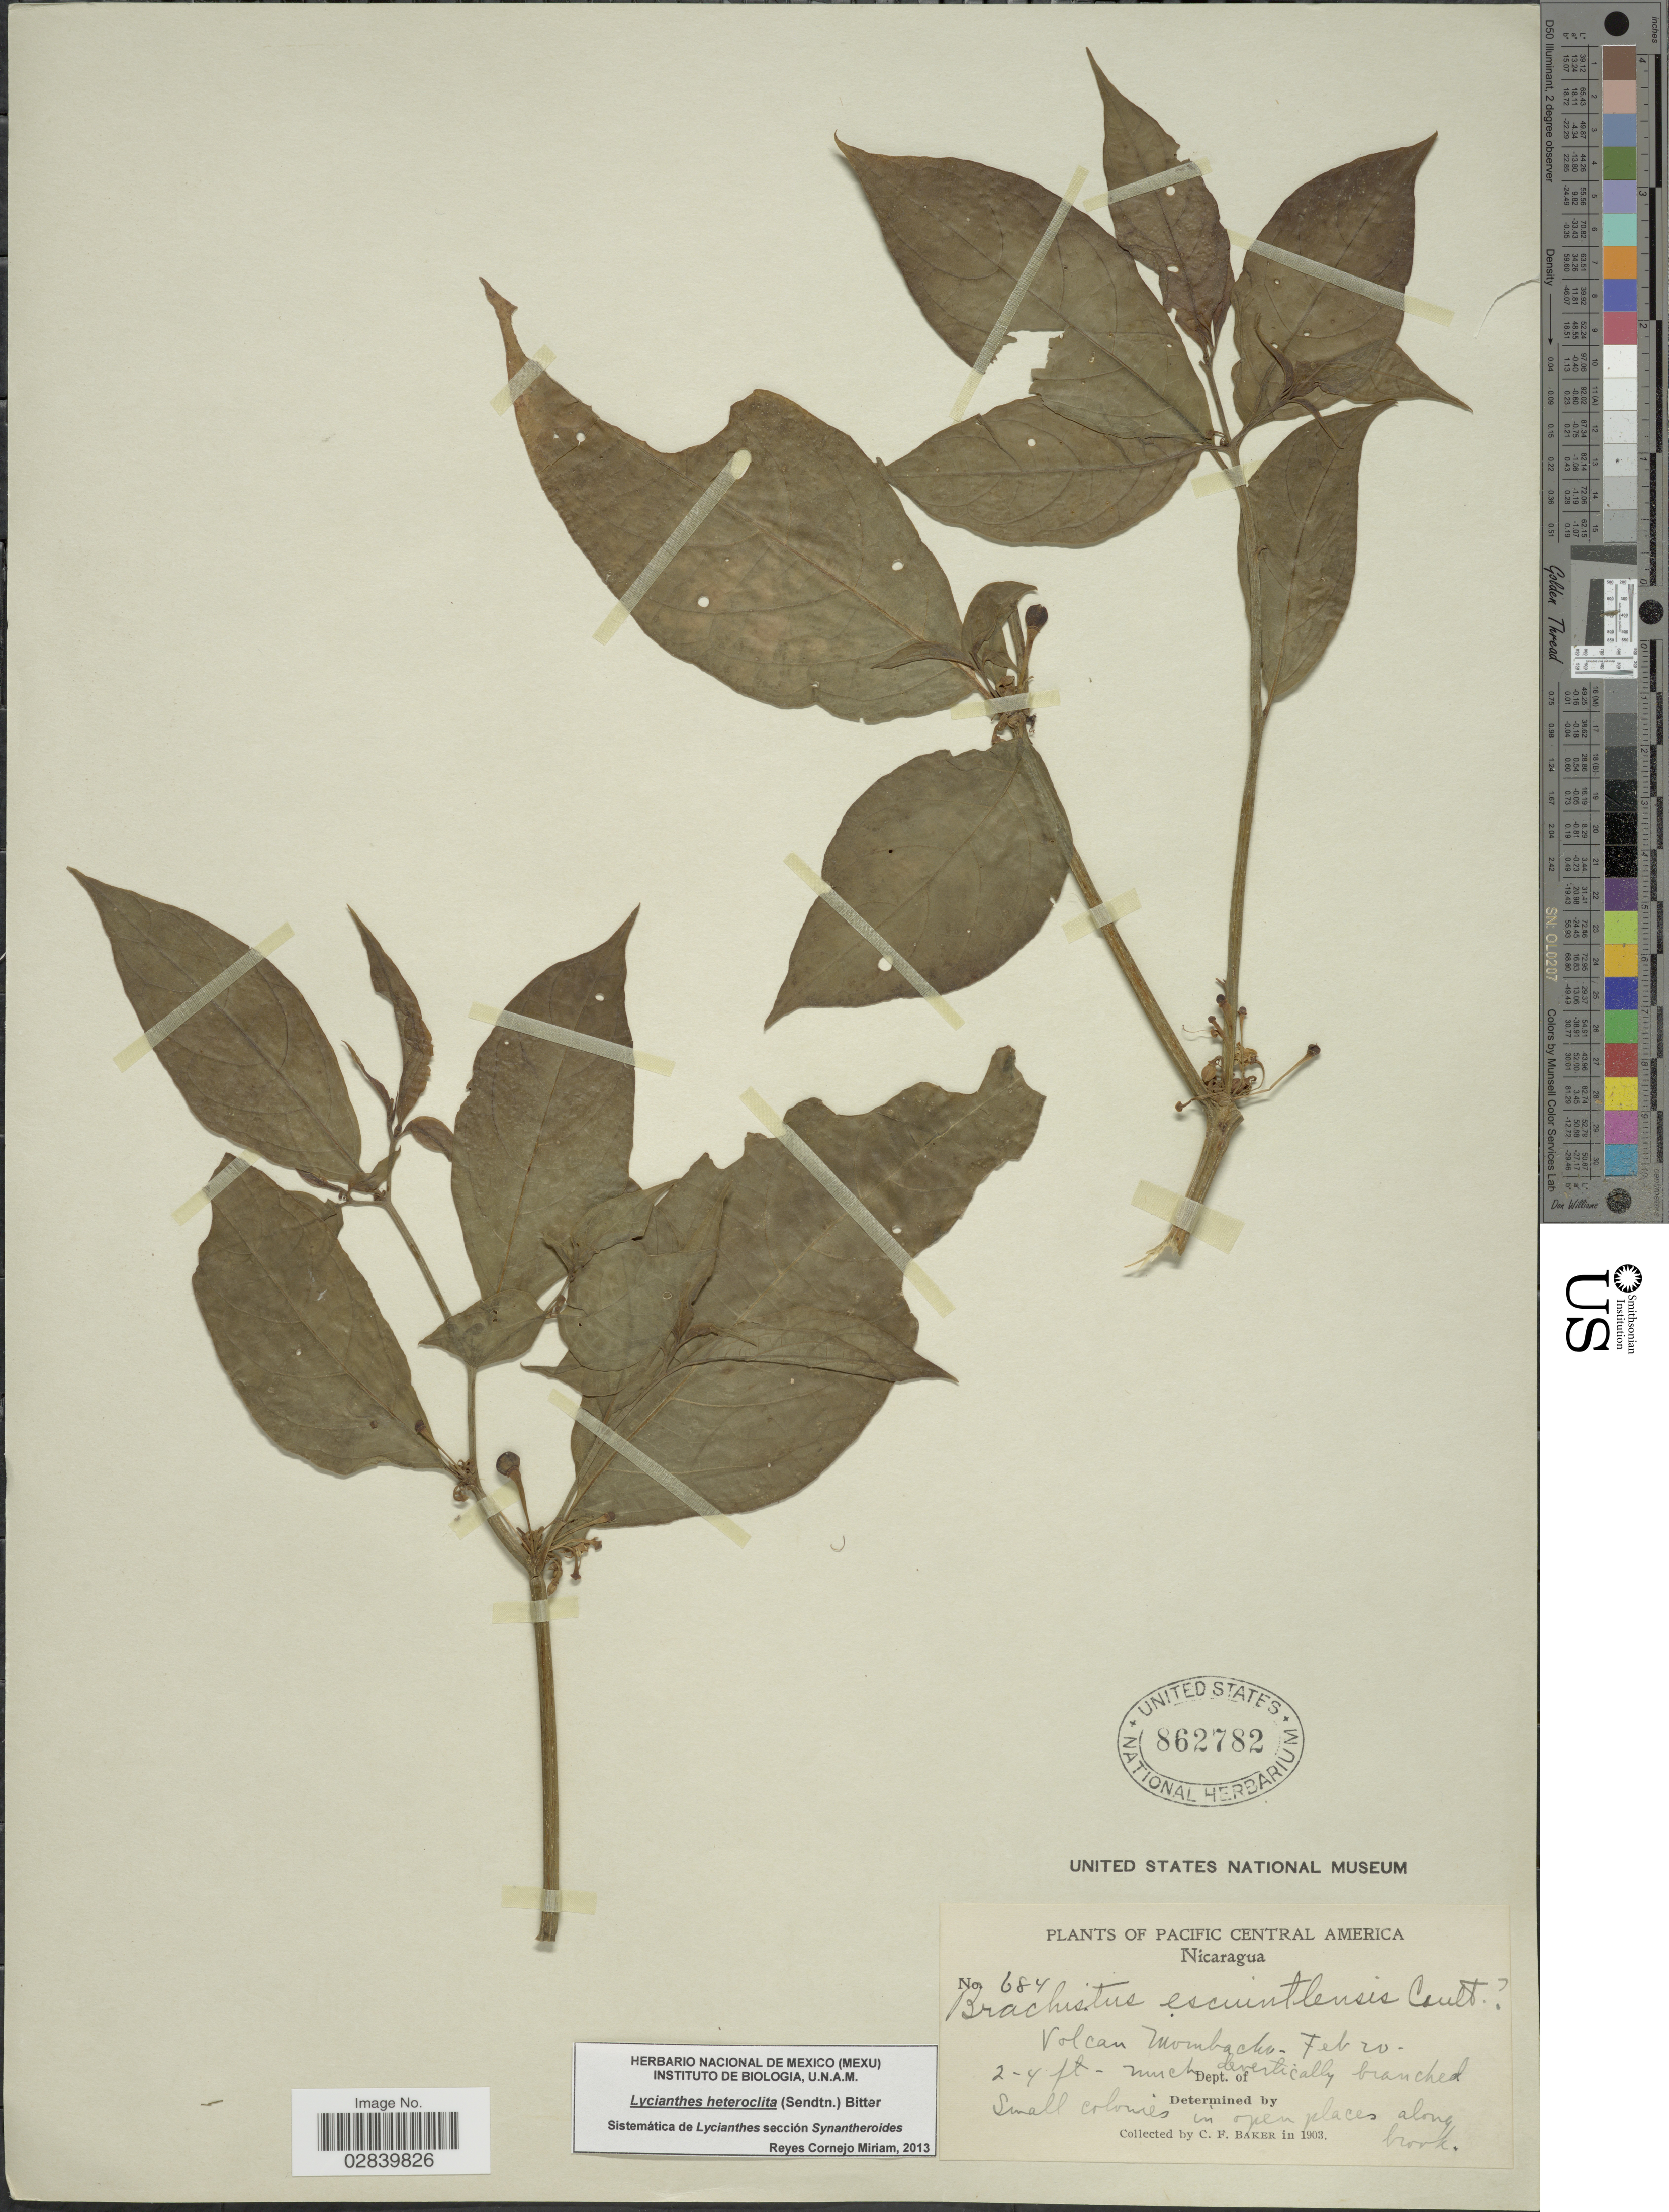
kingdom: Plantae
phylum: Tracheophyta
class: Magnoliopsida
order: Solanales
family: Solanaceae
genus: Lycianthes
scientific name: Lycianthes heteroclita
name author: (Sendtn.) Bitter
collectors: C. F. Baker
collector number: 684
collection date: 1903-02-20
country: Nicaragua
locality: Pacific Central America. Volcan Mombacho.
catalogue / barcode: US 862782